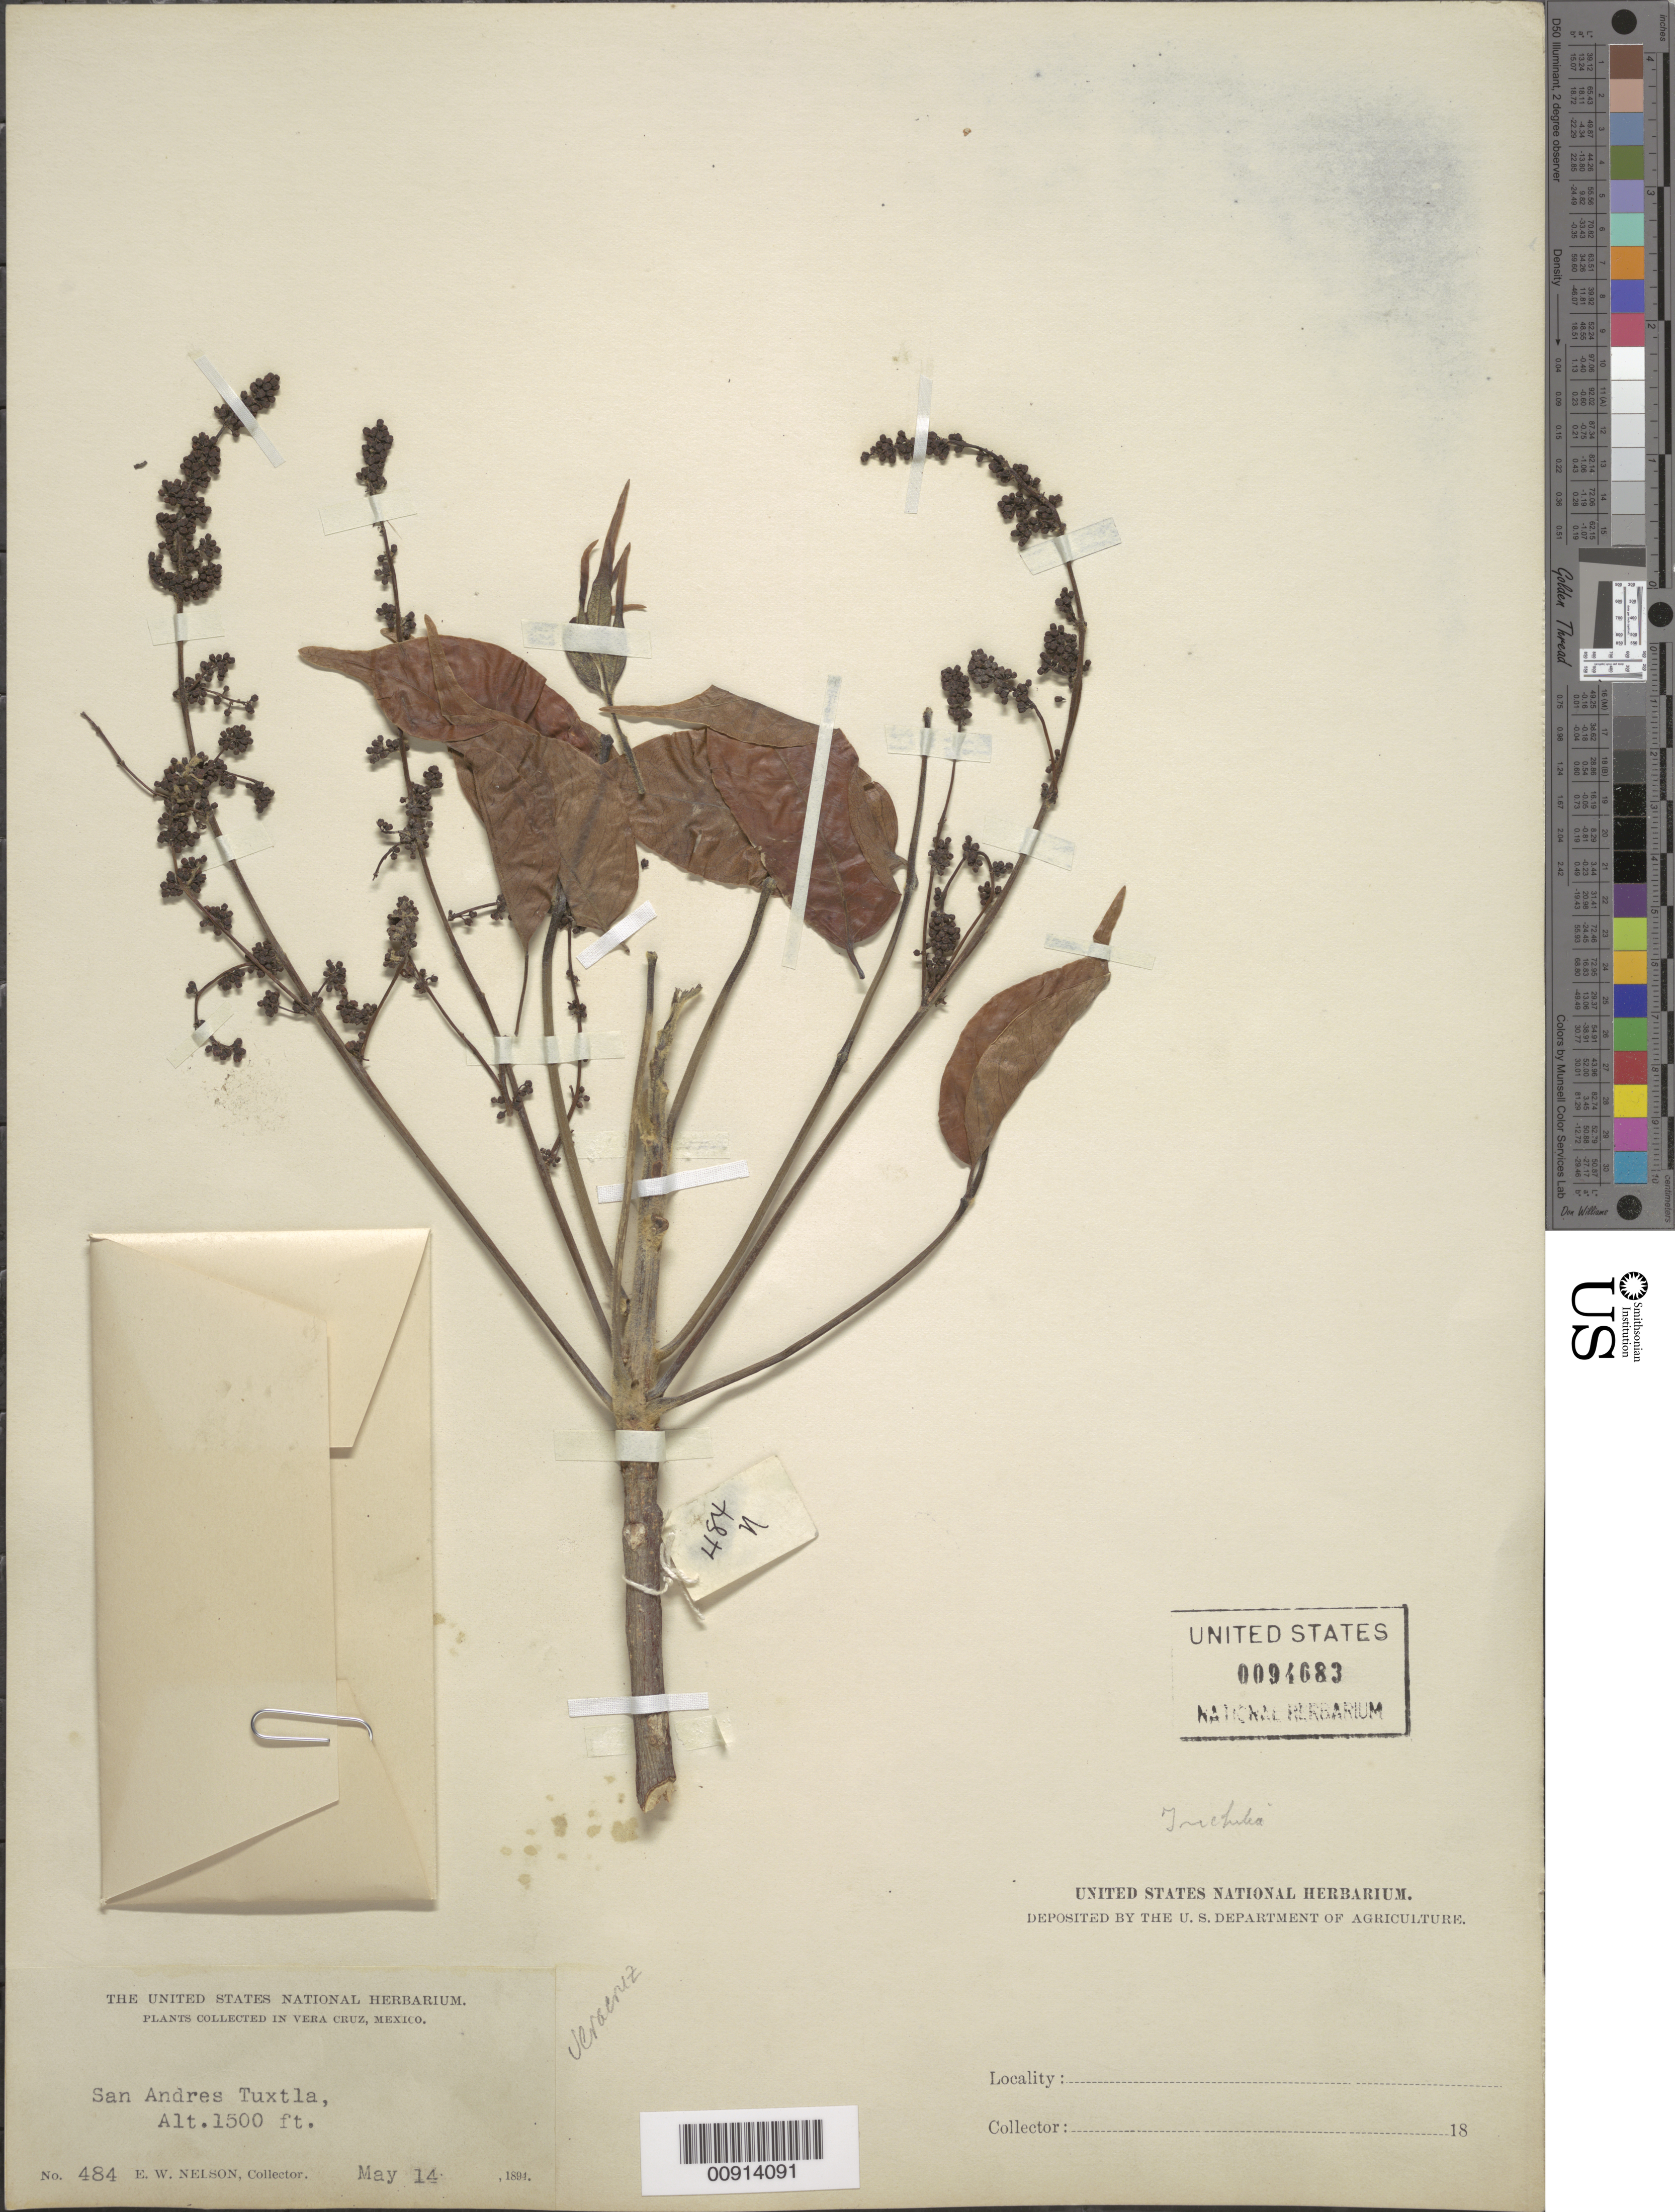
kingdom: Plantae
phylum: Tracheophyta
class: Magnoliopsida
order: Sapindales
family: Burseraceae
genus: Bursera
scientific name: Bursera simaruba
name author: (L.) Sarg.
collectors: E. W. Nelson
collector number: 484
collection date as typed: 14 May 1894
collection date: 1894-05-14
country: Mexico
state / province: Veracruz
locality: San Andres Tuxtla, Veracruz.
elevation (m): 457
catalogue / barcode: US 94683